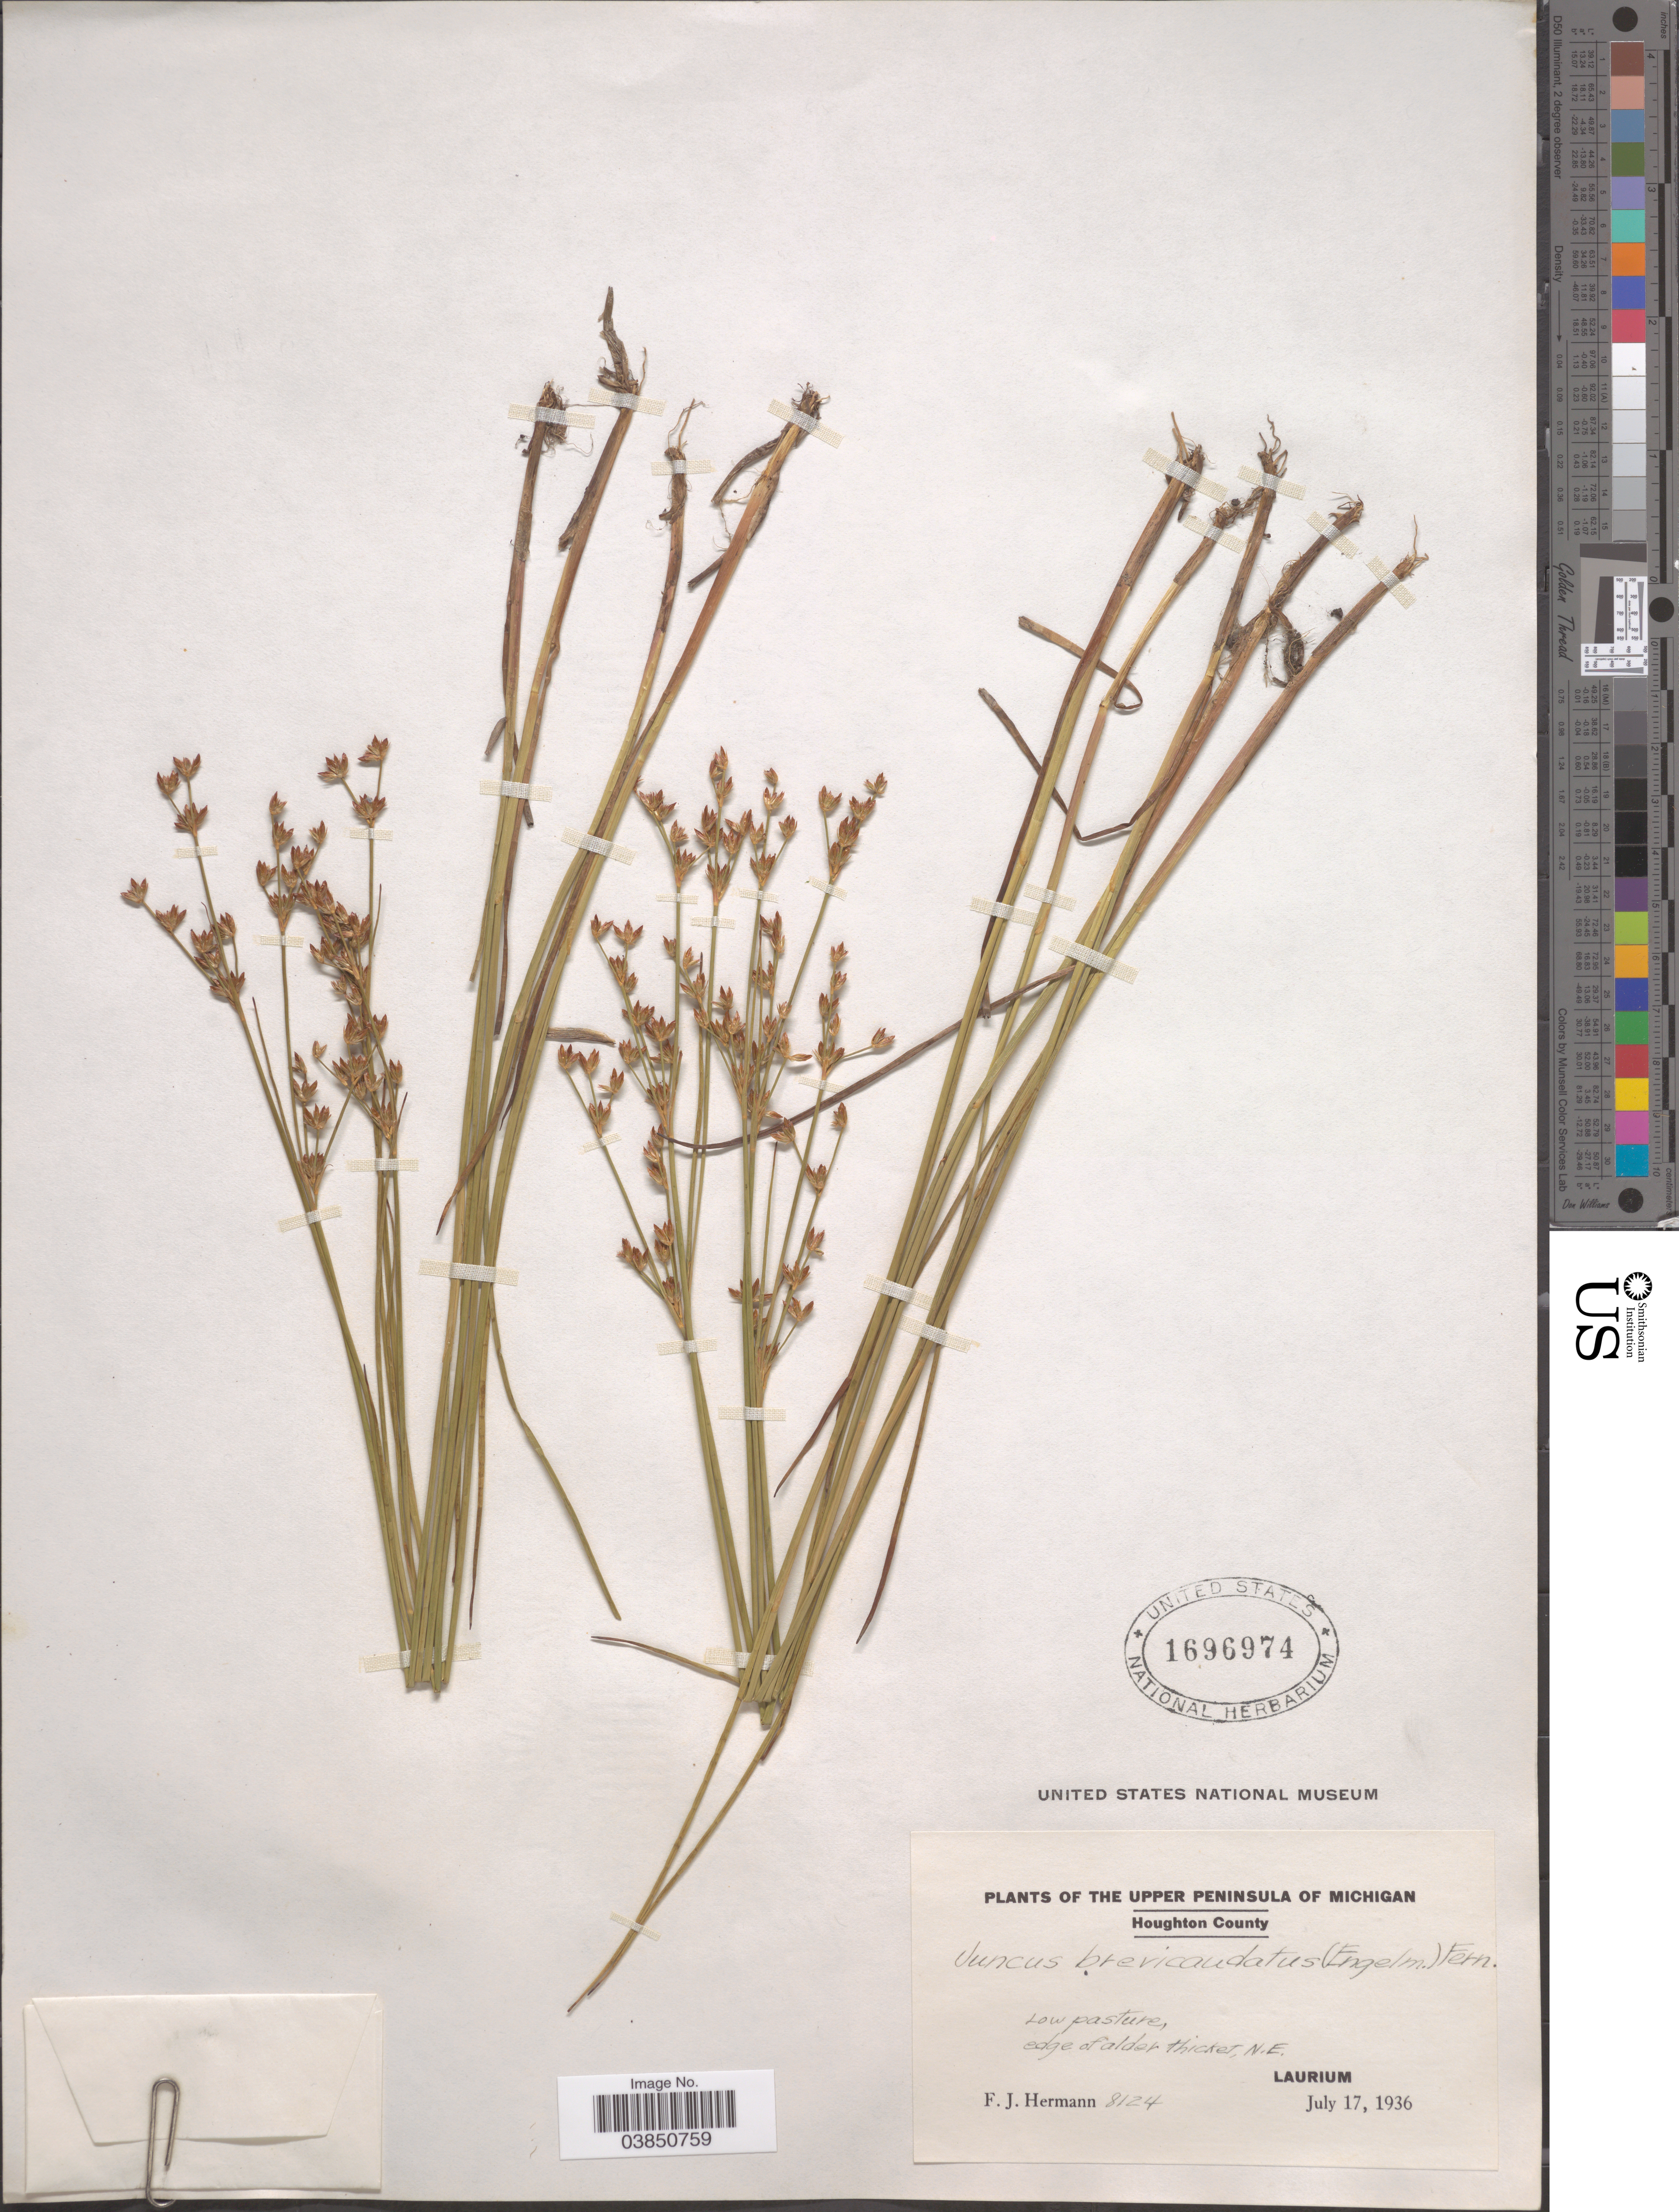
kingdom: Plantae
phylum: Tracheophyta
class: Liliopsida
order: Poales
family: Juncaceae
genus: Juncus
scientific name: Juncus brevicaudatus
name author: (Engelm.) Fernald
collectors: F. J. Hermann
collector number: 8124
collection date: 1936-07-17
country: United States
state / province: Michigan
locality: The Upper Peninsula of Michigan. Houghton County. Edge of alder thicket, N.E. Laurium.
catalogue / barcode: US 1696974